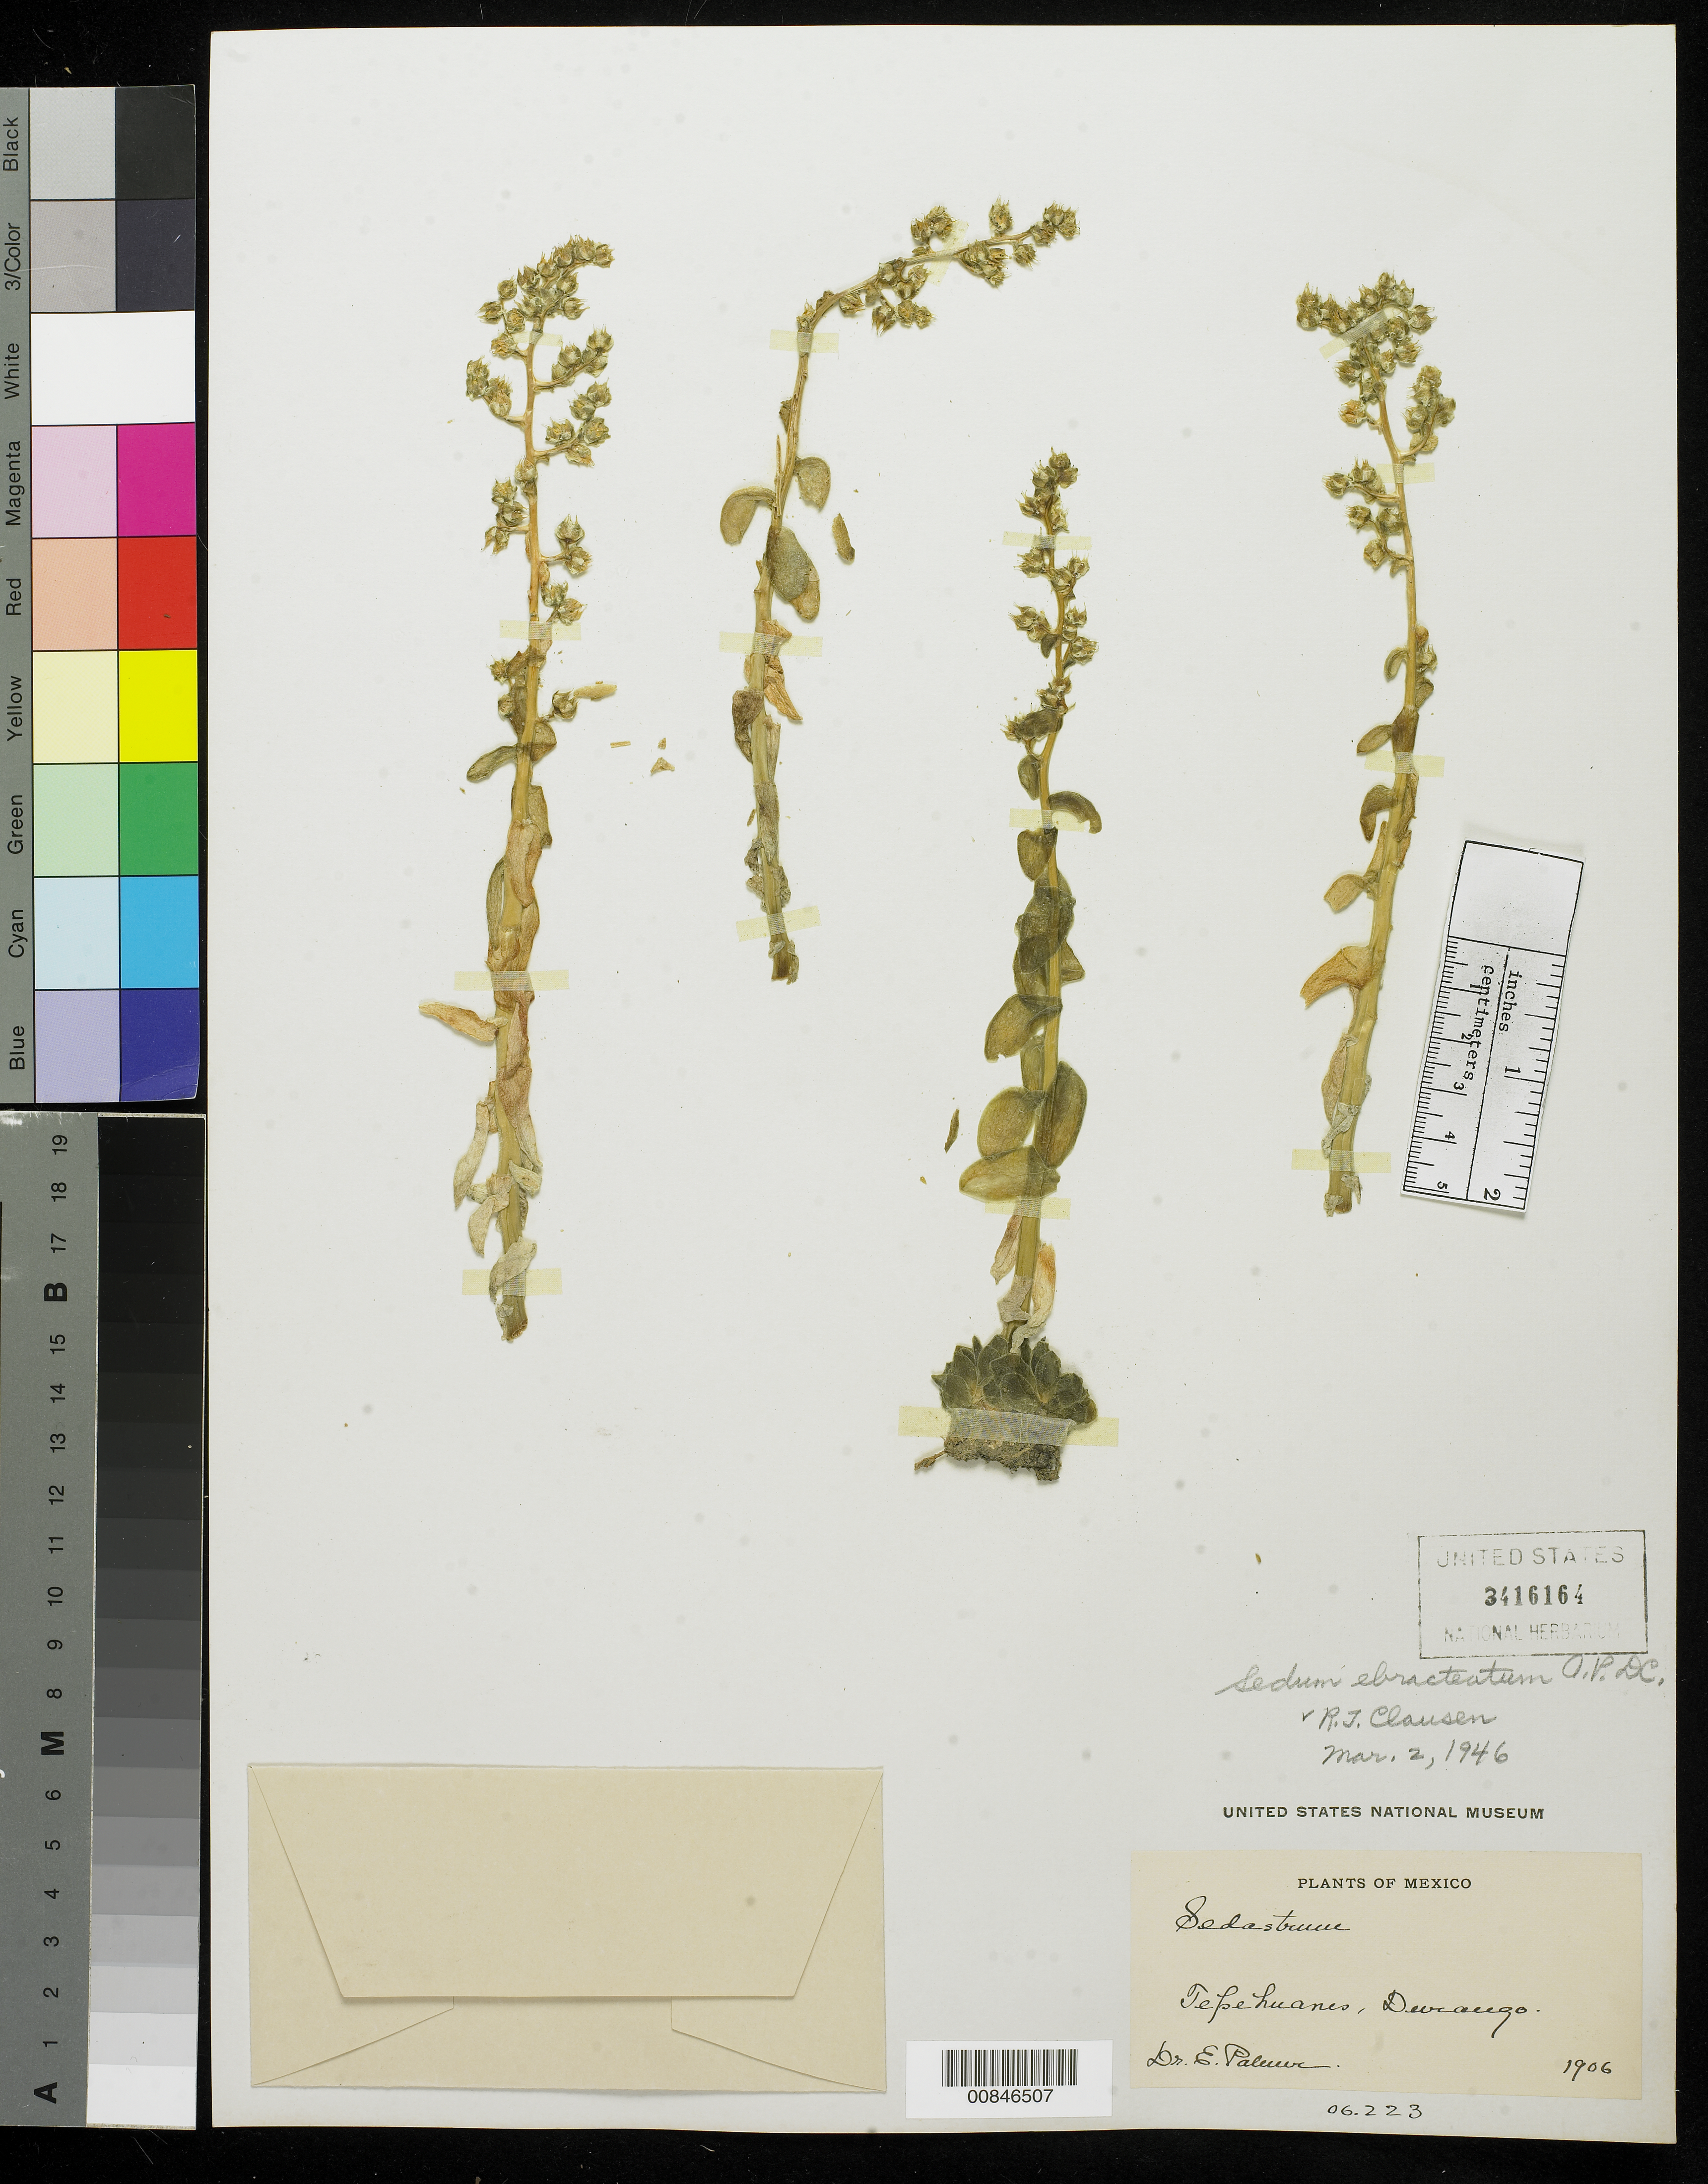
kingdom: Plantae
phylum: Tracheophyta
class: Magnoliopsida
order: Saxifragales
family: Crassulaceae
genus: Sedum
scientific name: Sedum ebracteatum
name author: Moc. & Sessé ex DC.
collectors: E. Palmer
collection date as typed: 1906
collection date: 1906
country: Mexico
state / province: Durango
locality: Tepehuanes, Durango.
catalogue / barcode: US 3416164